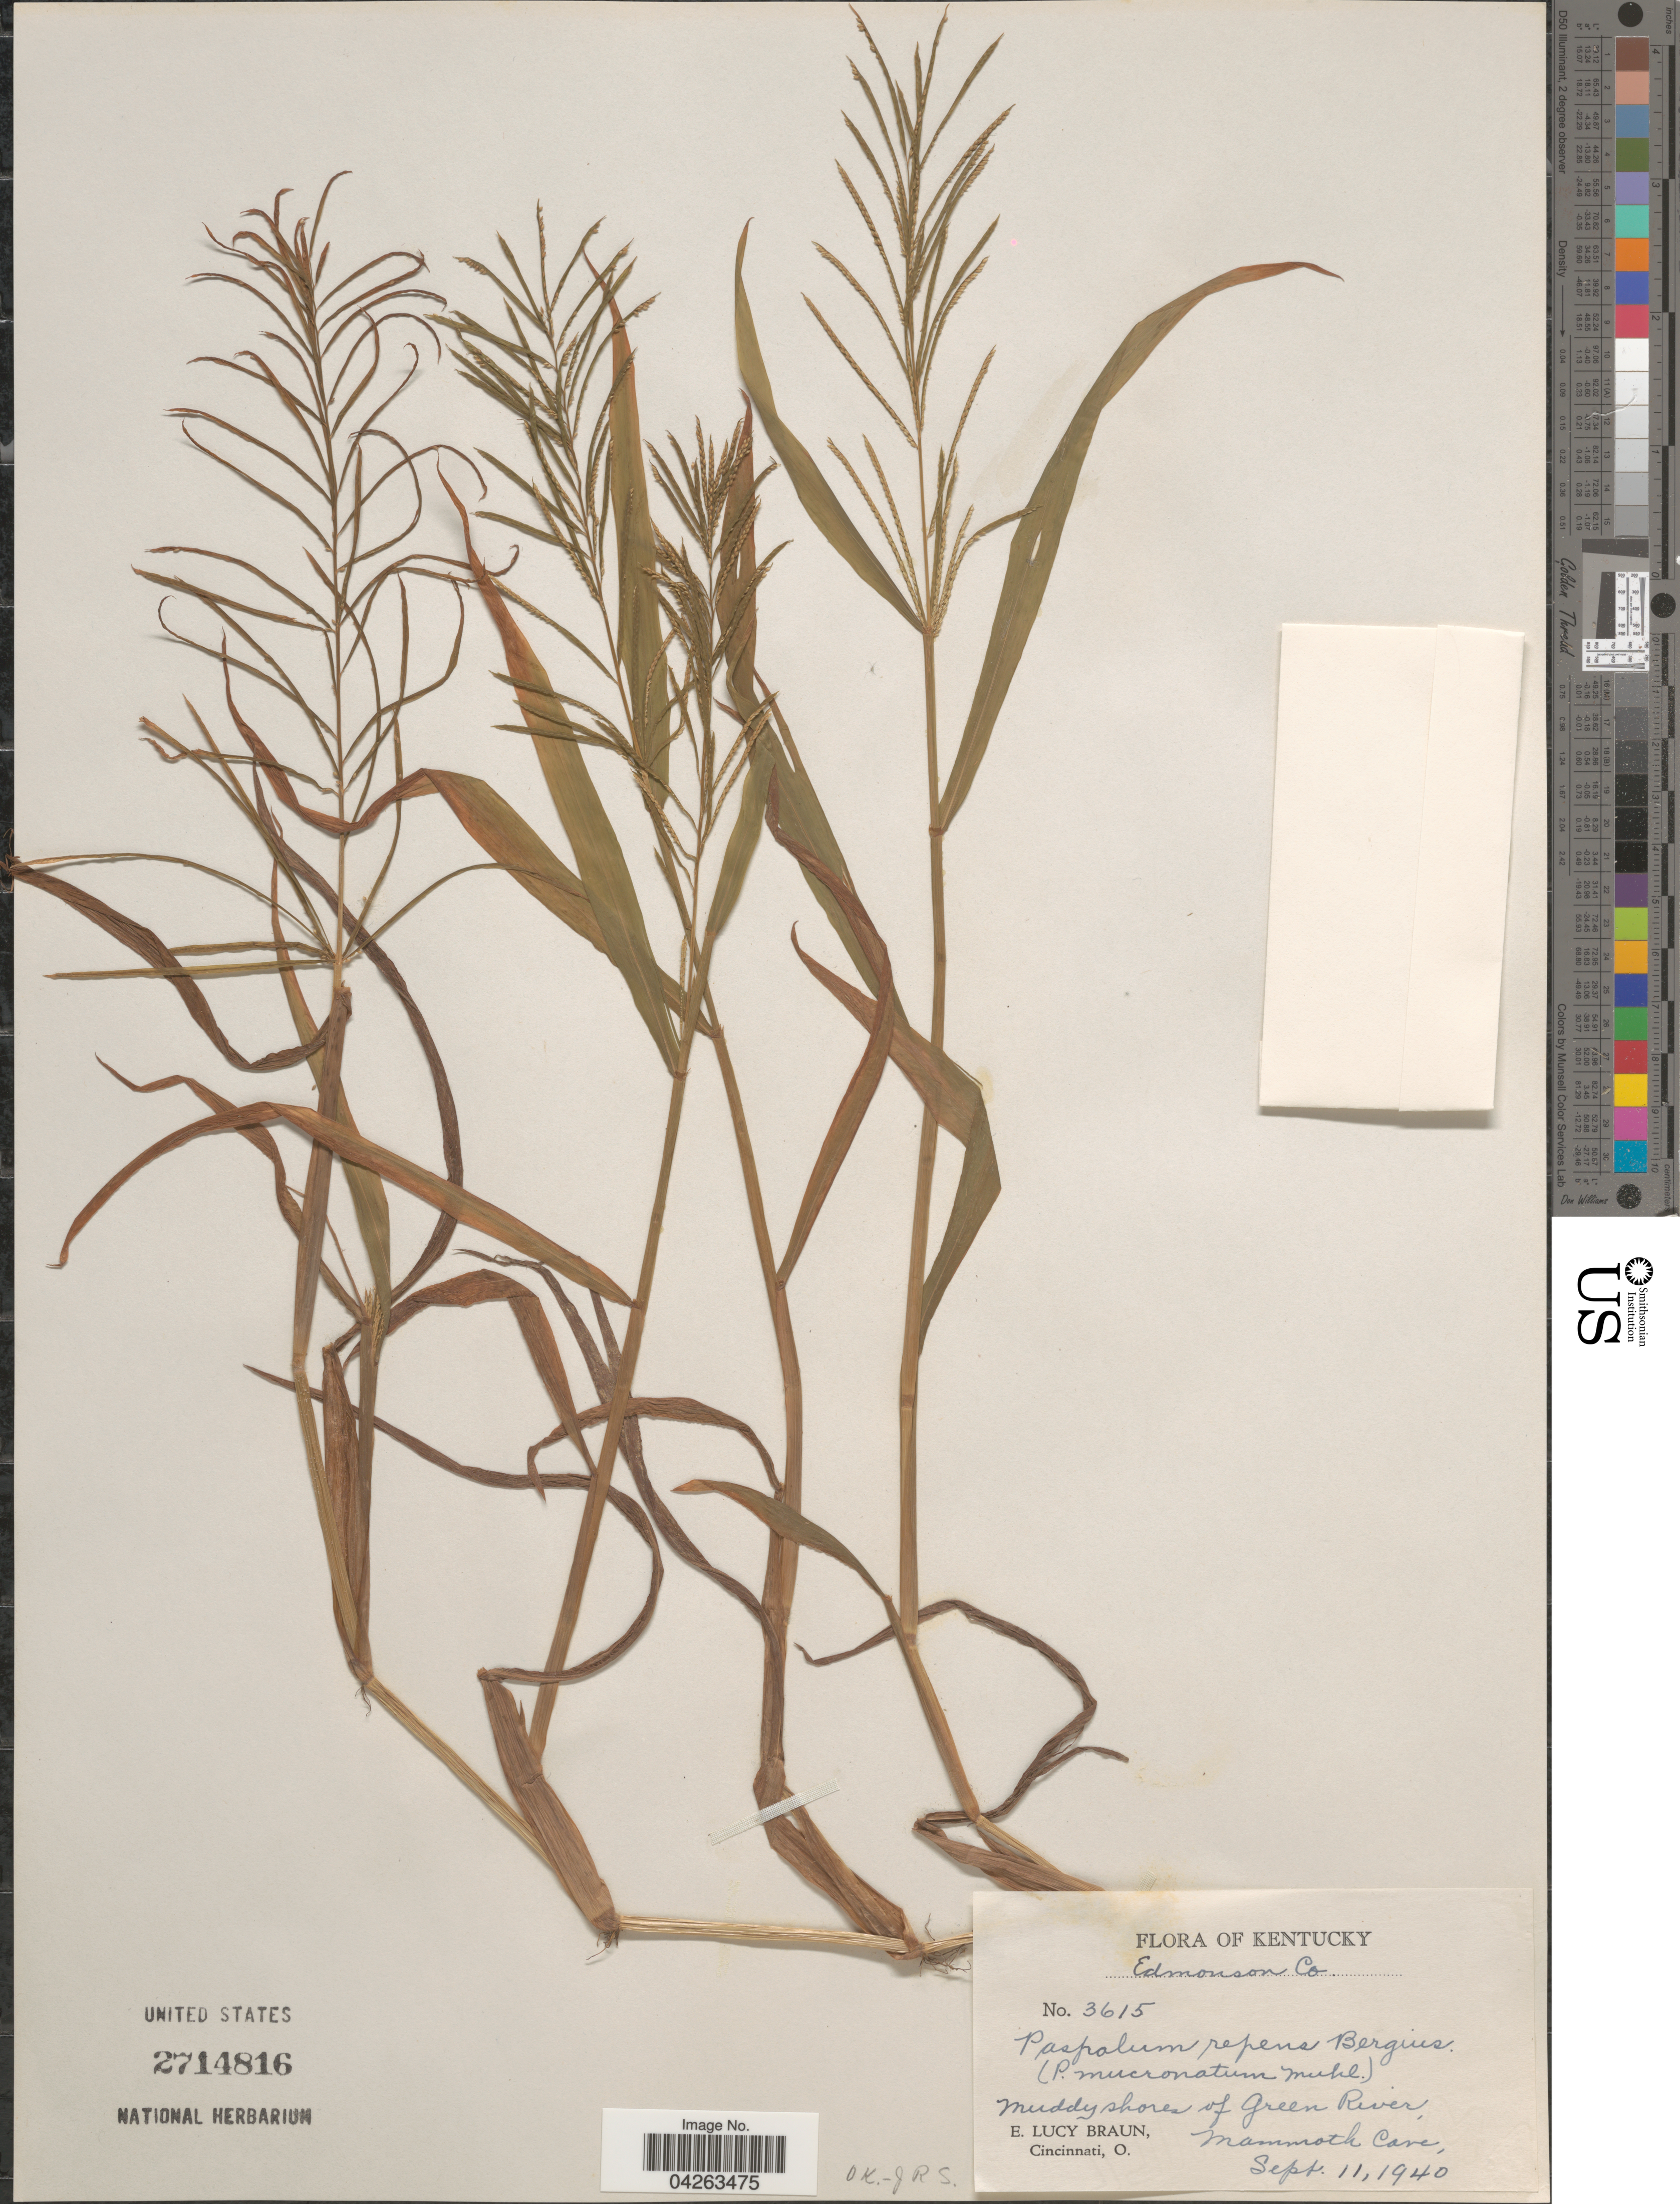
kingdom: Plantae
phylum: Tracheophyta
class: Liliopsida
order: Poales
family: Poaceae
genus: Paspalum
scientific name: Paspalum repens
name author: P.J. Bergius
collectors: E. L. Braun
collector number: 3615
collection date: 1940-09-11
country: United States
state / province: Kentucky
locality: Edmonson Co. Muddy shores of Green River. Mammoth Cave.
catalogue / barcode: US 2714816